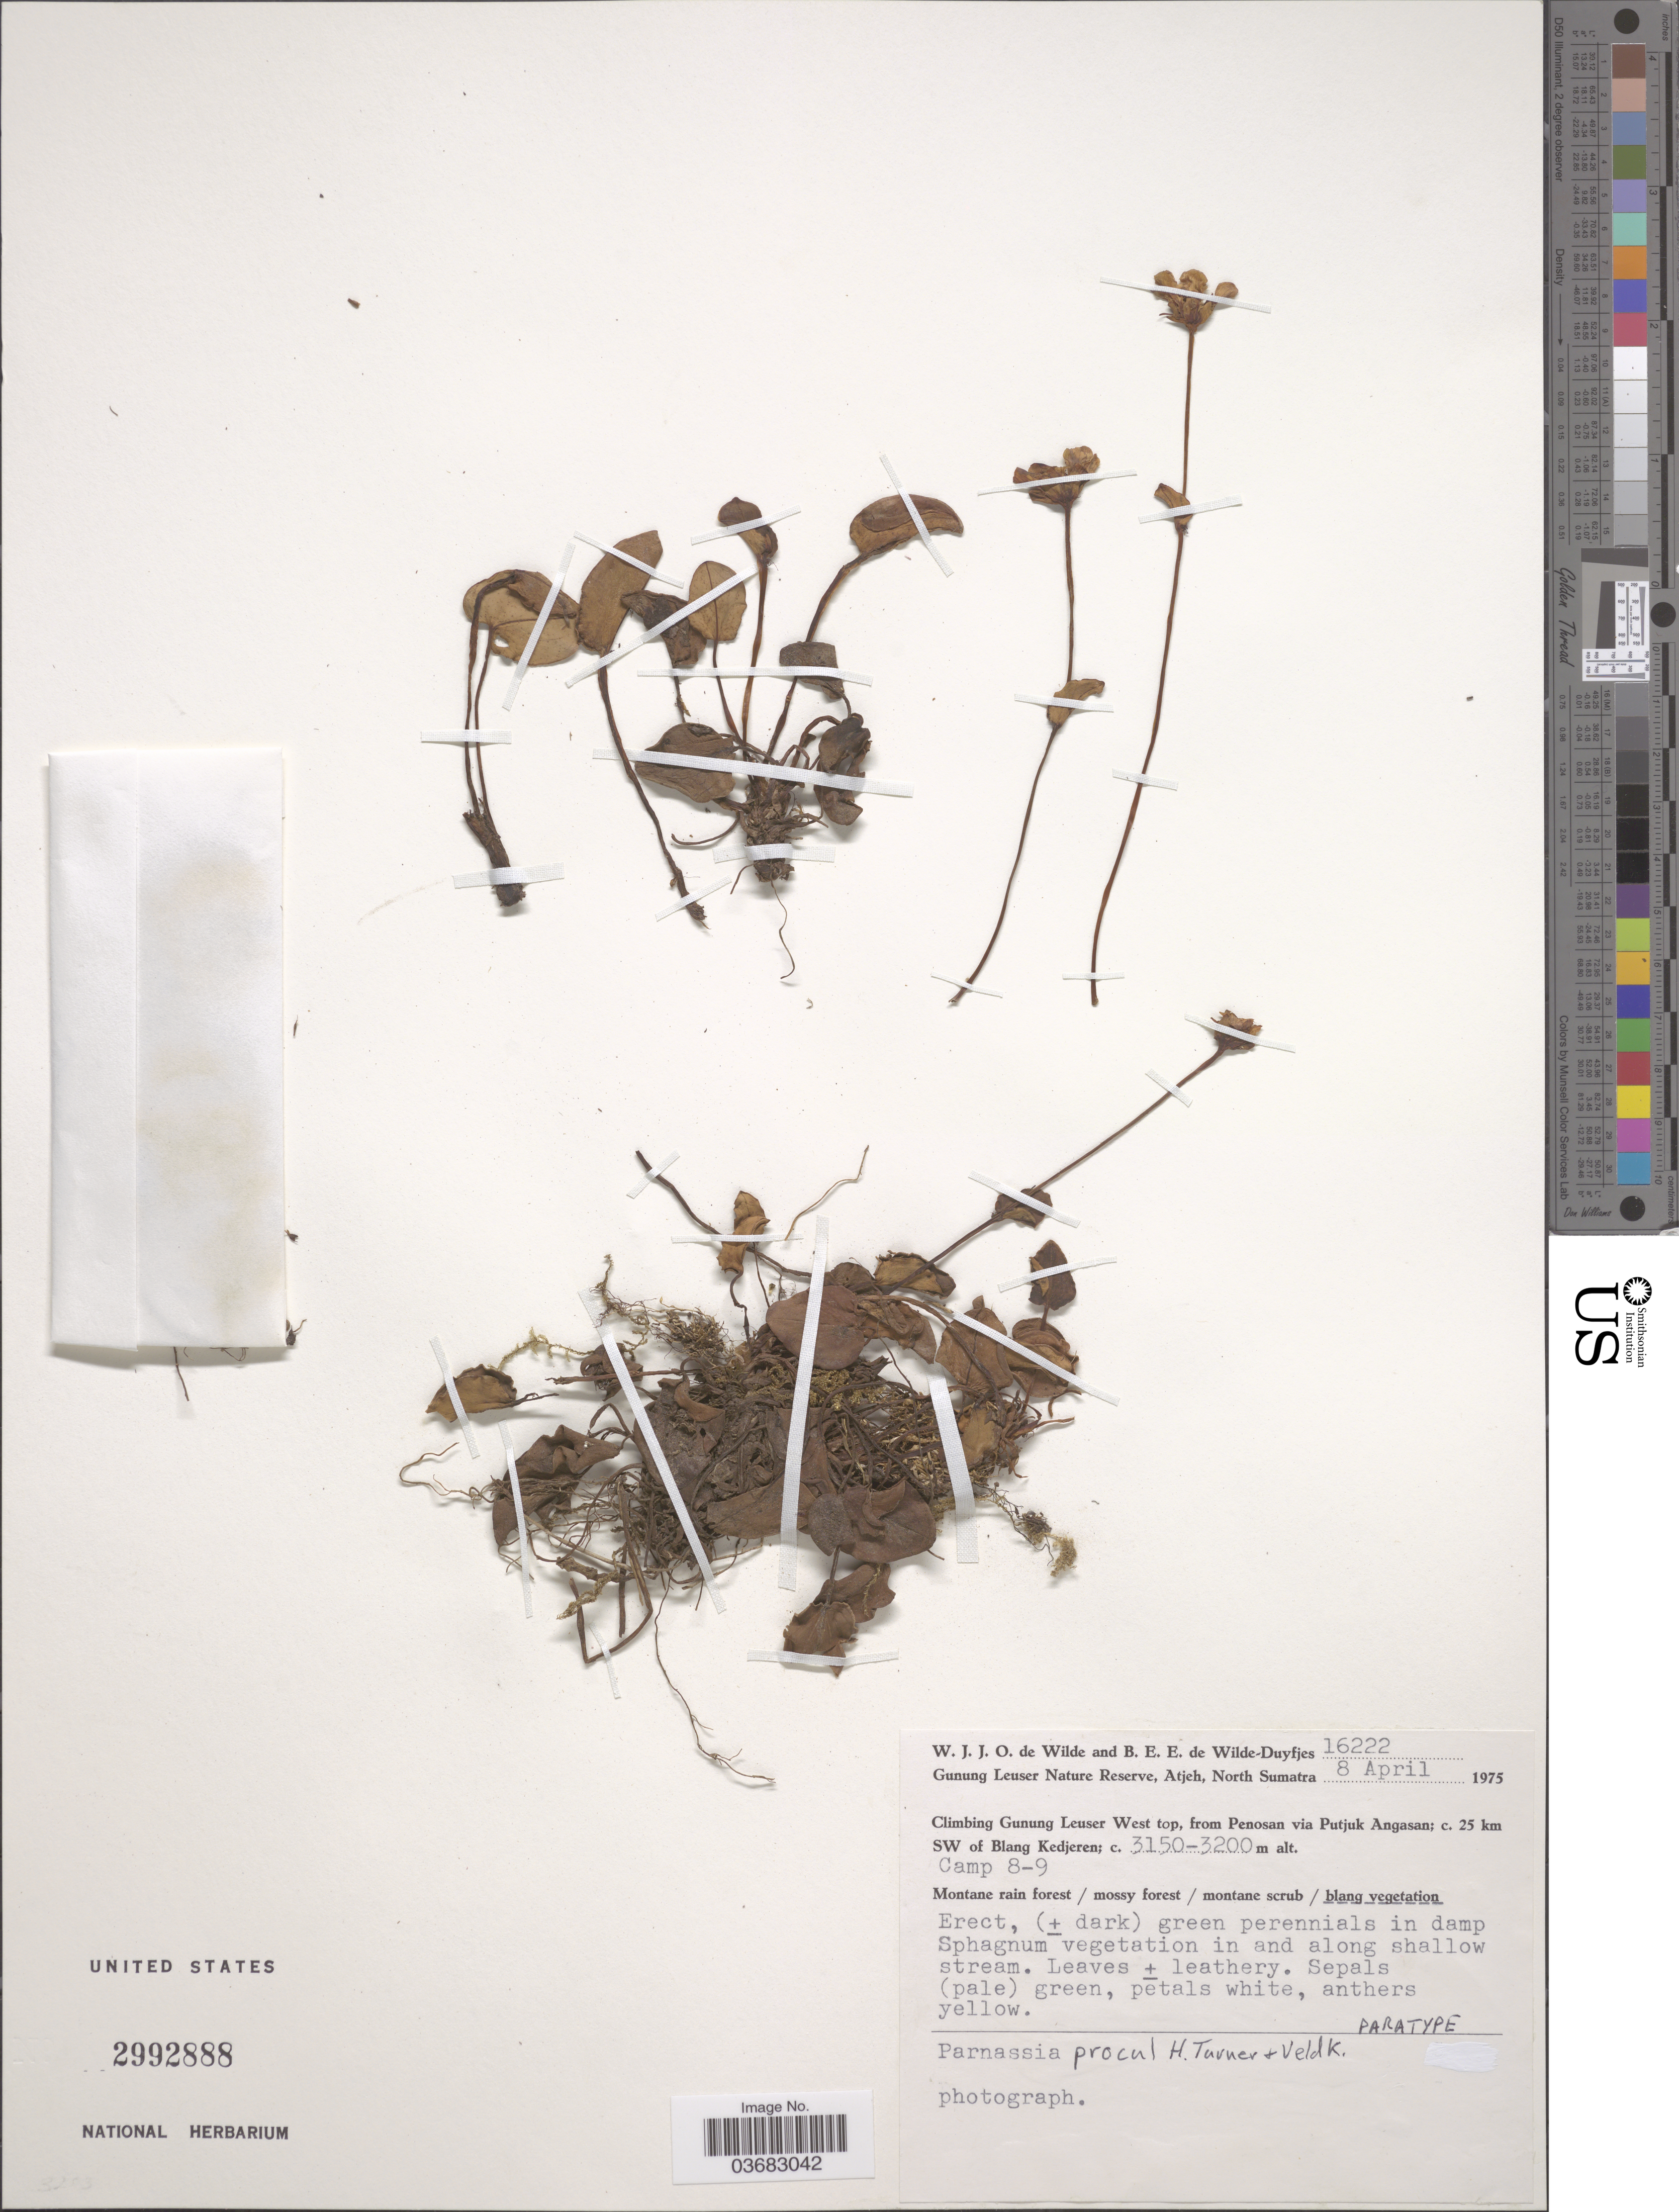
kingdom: Plantae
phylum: Tracheophyta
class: Magnoliopsida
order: Celastrales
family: Parnassiaceae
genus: Parnassia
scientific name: Parnassia procul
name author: H. Turner & Veldkamp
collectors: W. J. de Wilde & B. E. de Wilde-Duyfjes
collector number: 16222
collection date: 1975-04-08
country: Indonesia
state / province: Sumatra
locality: Gunung Leuser Nature Reserve, Atjeh, North Sumatra. Climbing Gunung Leuser West top, from Penosan via Putjuk Angasan; c. 25 km SW of Blang Kedjeren. Camp 8-9.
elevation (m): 3150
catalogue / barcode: US 2992888